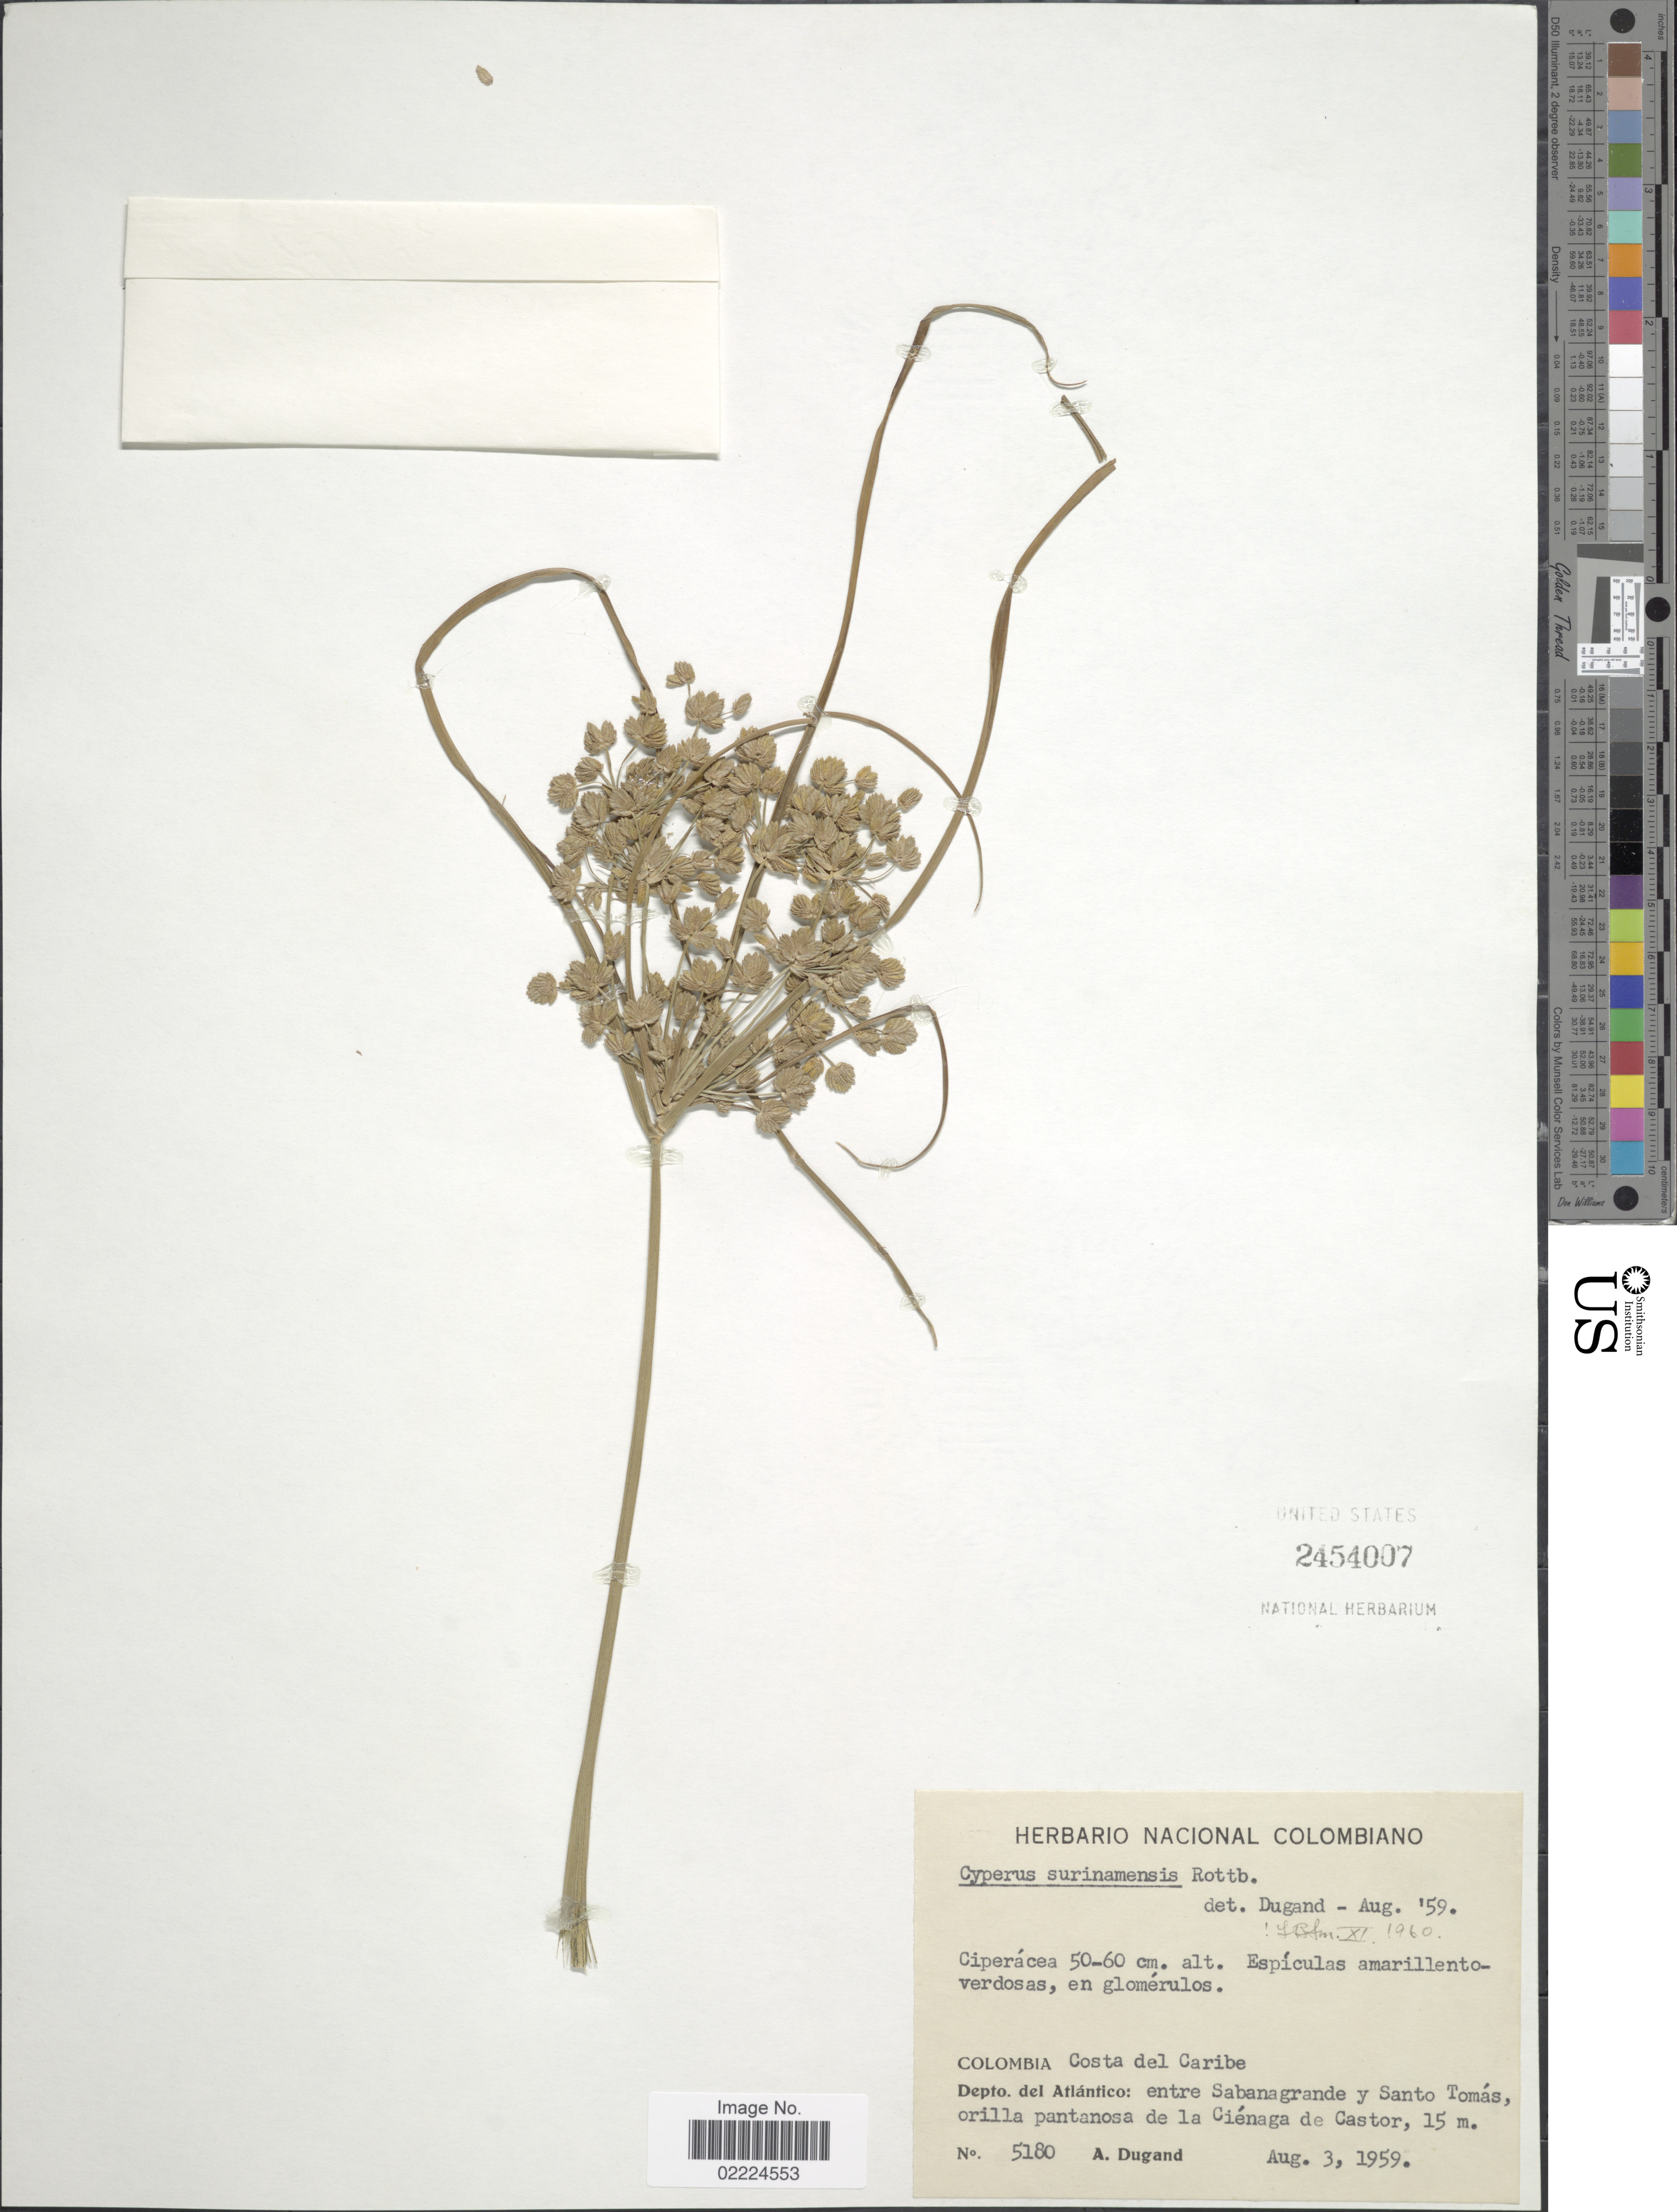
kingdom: Plantae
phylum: Tracheophyta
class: Liliopsida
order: Poales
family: Cyperaceae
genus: Cyperus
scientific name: Cyperus surinamensis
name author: Rottb.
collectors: A. Dugand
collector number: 5180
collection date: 1959-08-03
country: Colombia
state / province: Atlántico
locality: Costa del Caribe. Depto. del Atalntico: entre Sabanagrande y Santo Tomas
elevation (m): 15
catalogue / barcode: US 2454007